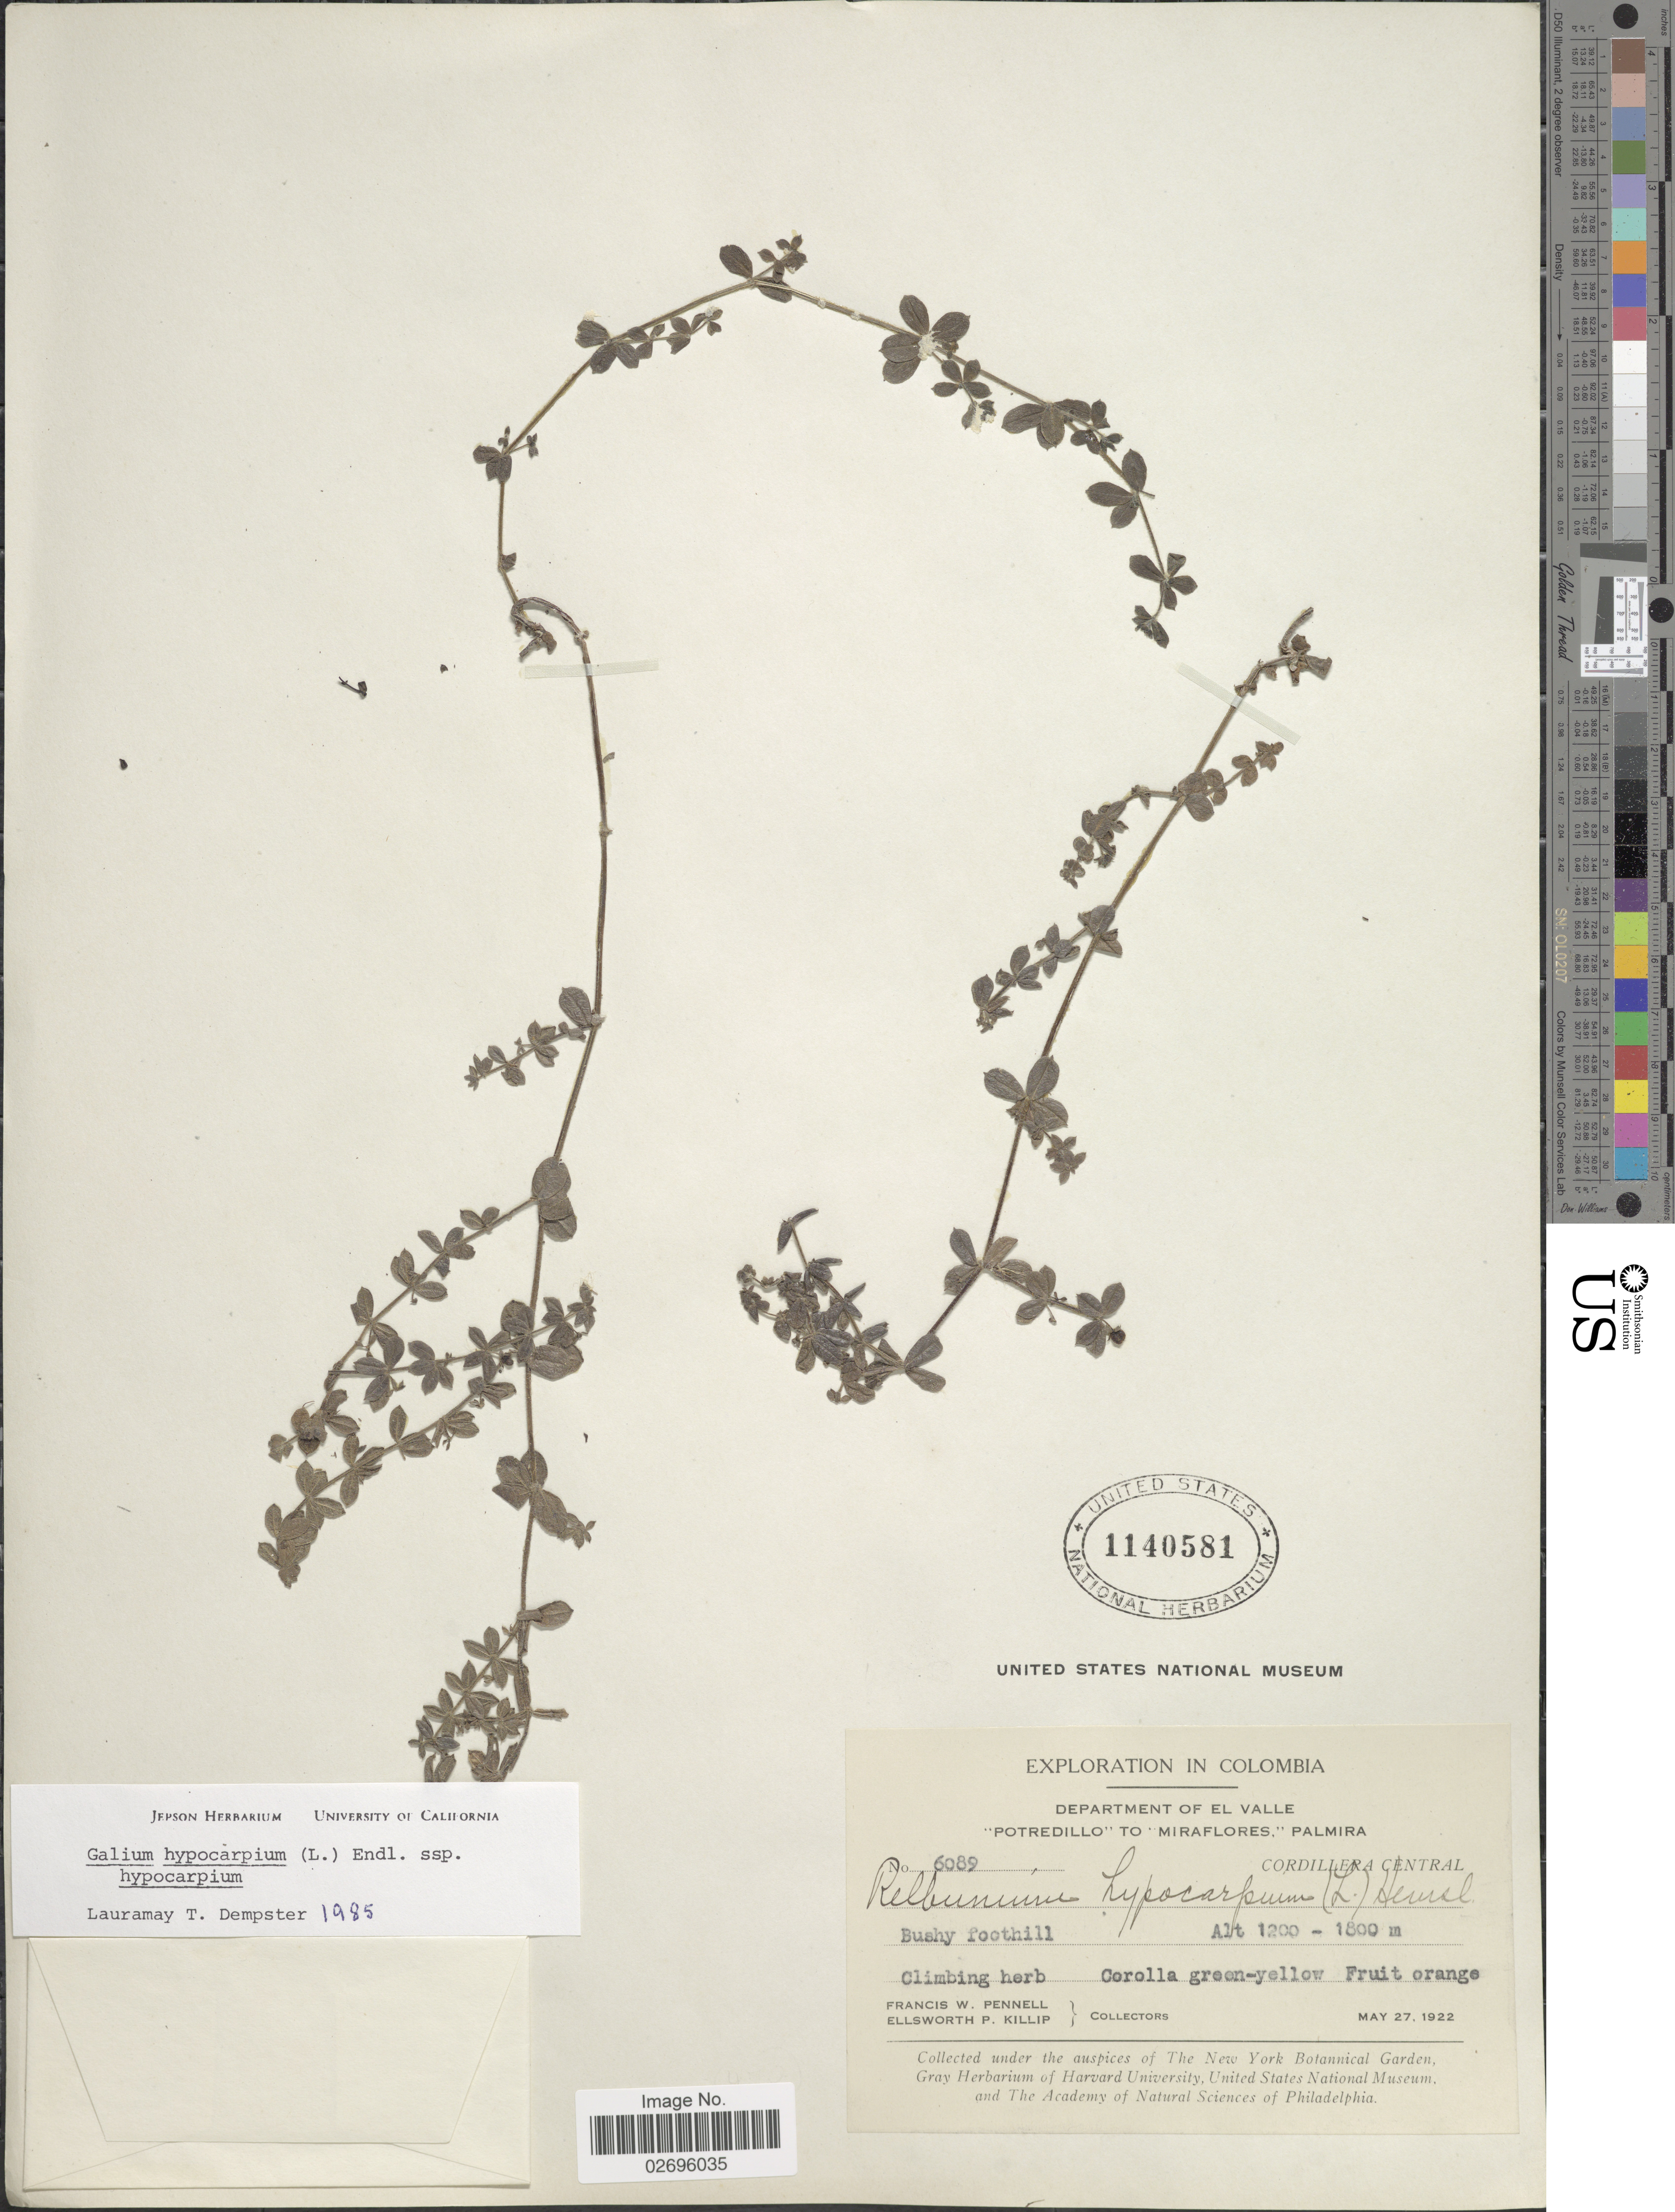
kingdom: Plantae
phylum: Tracheophyta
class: Magnoliopsida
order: Gentianales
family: Rubiaceae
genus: Galium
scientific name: Galium hypocarpium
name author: (L.) Endl. ex Griseb.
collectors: F. W. Pennell & E. P. Killip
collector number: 6089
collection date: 1922-05-27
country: Colombia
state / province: Valle del Cauca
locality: Department of El Valle. "Potredillo"to "Miraflores,"Palmira. Bushy foothill.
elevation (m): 1200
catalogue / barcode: US 1140581